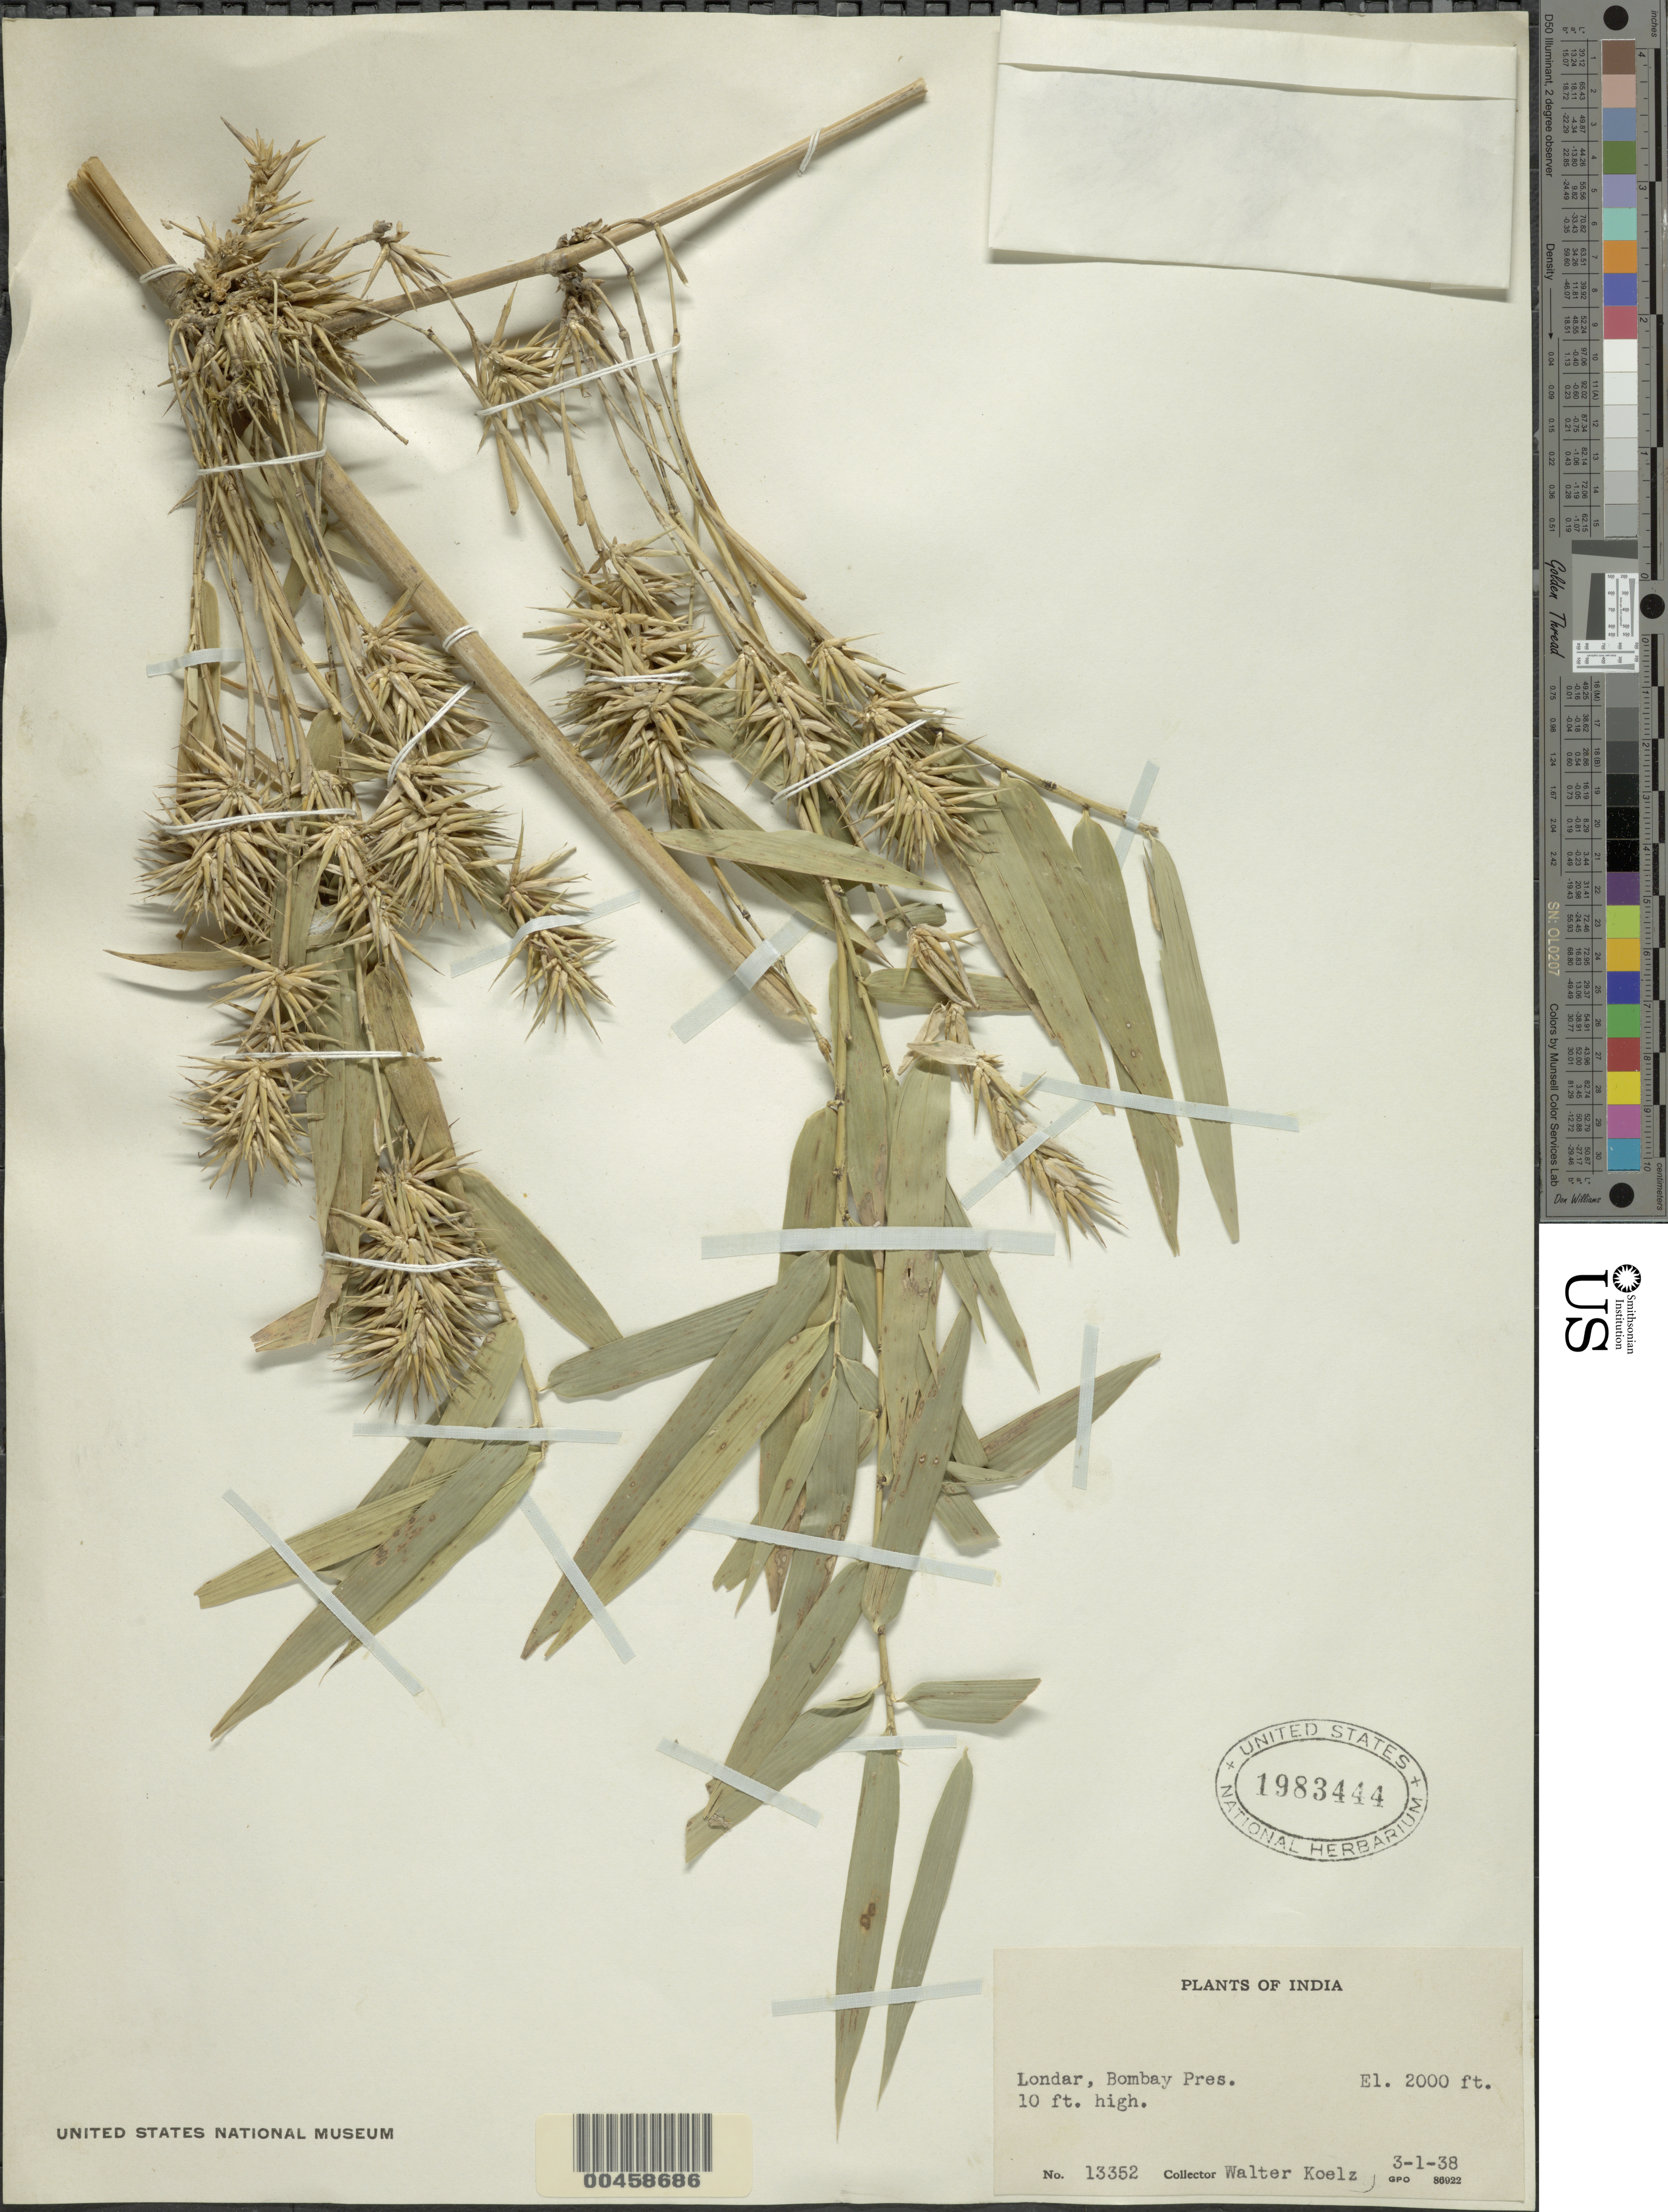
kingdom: Plantae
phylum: Tracheophyta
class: Liliopsida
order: Poales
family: Poaceae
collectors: W. N. Koelz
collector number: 13352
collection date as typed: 03 Jan 1938 or 01 Mar 1938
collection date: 1938-01-03 or 1938-03-01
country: India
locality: Bombay pres., londar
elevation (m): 610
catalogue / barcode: US 1983444